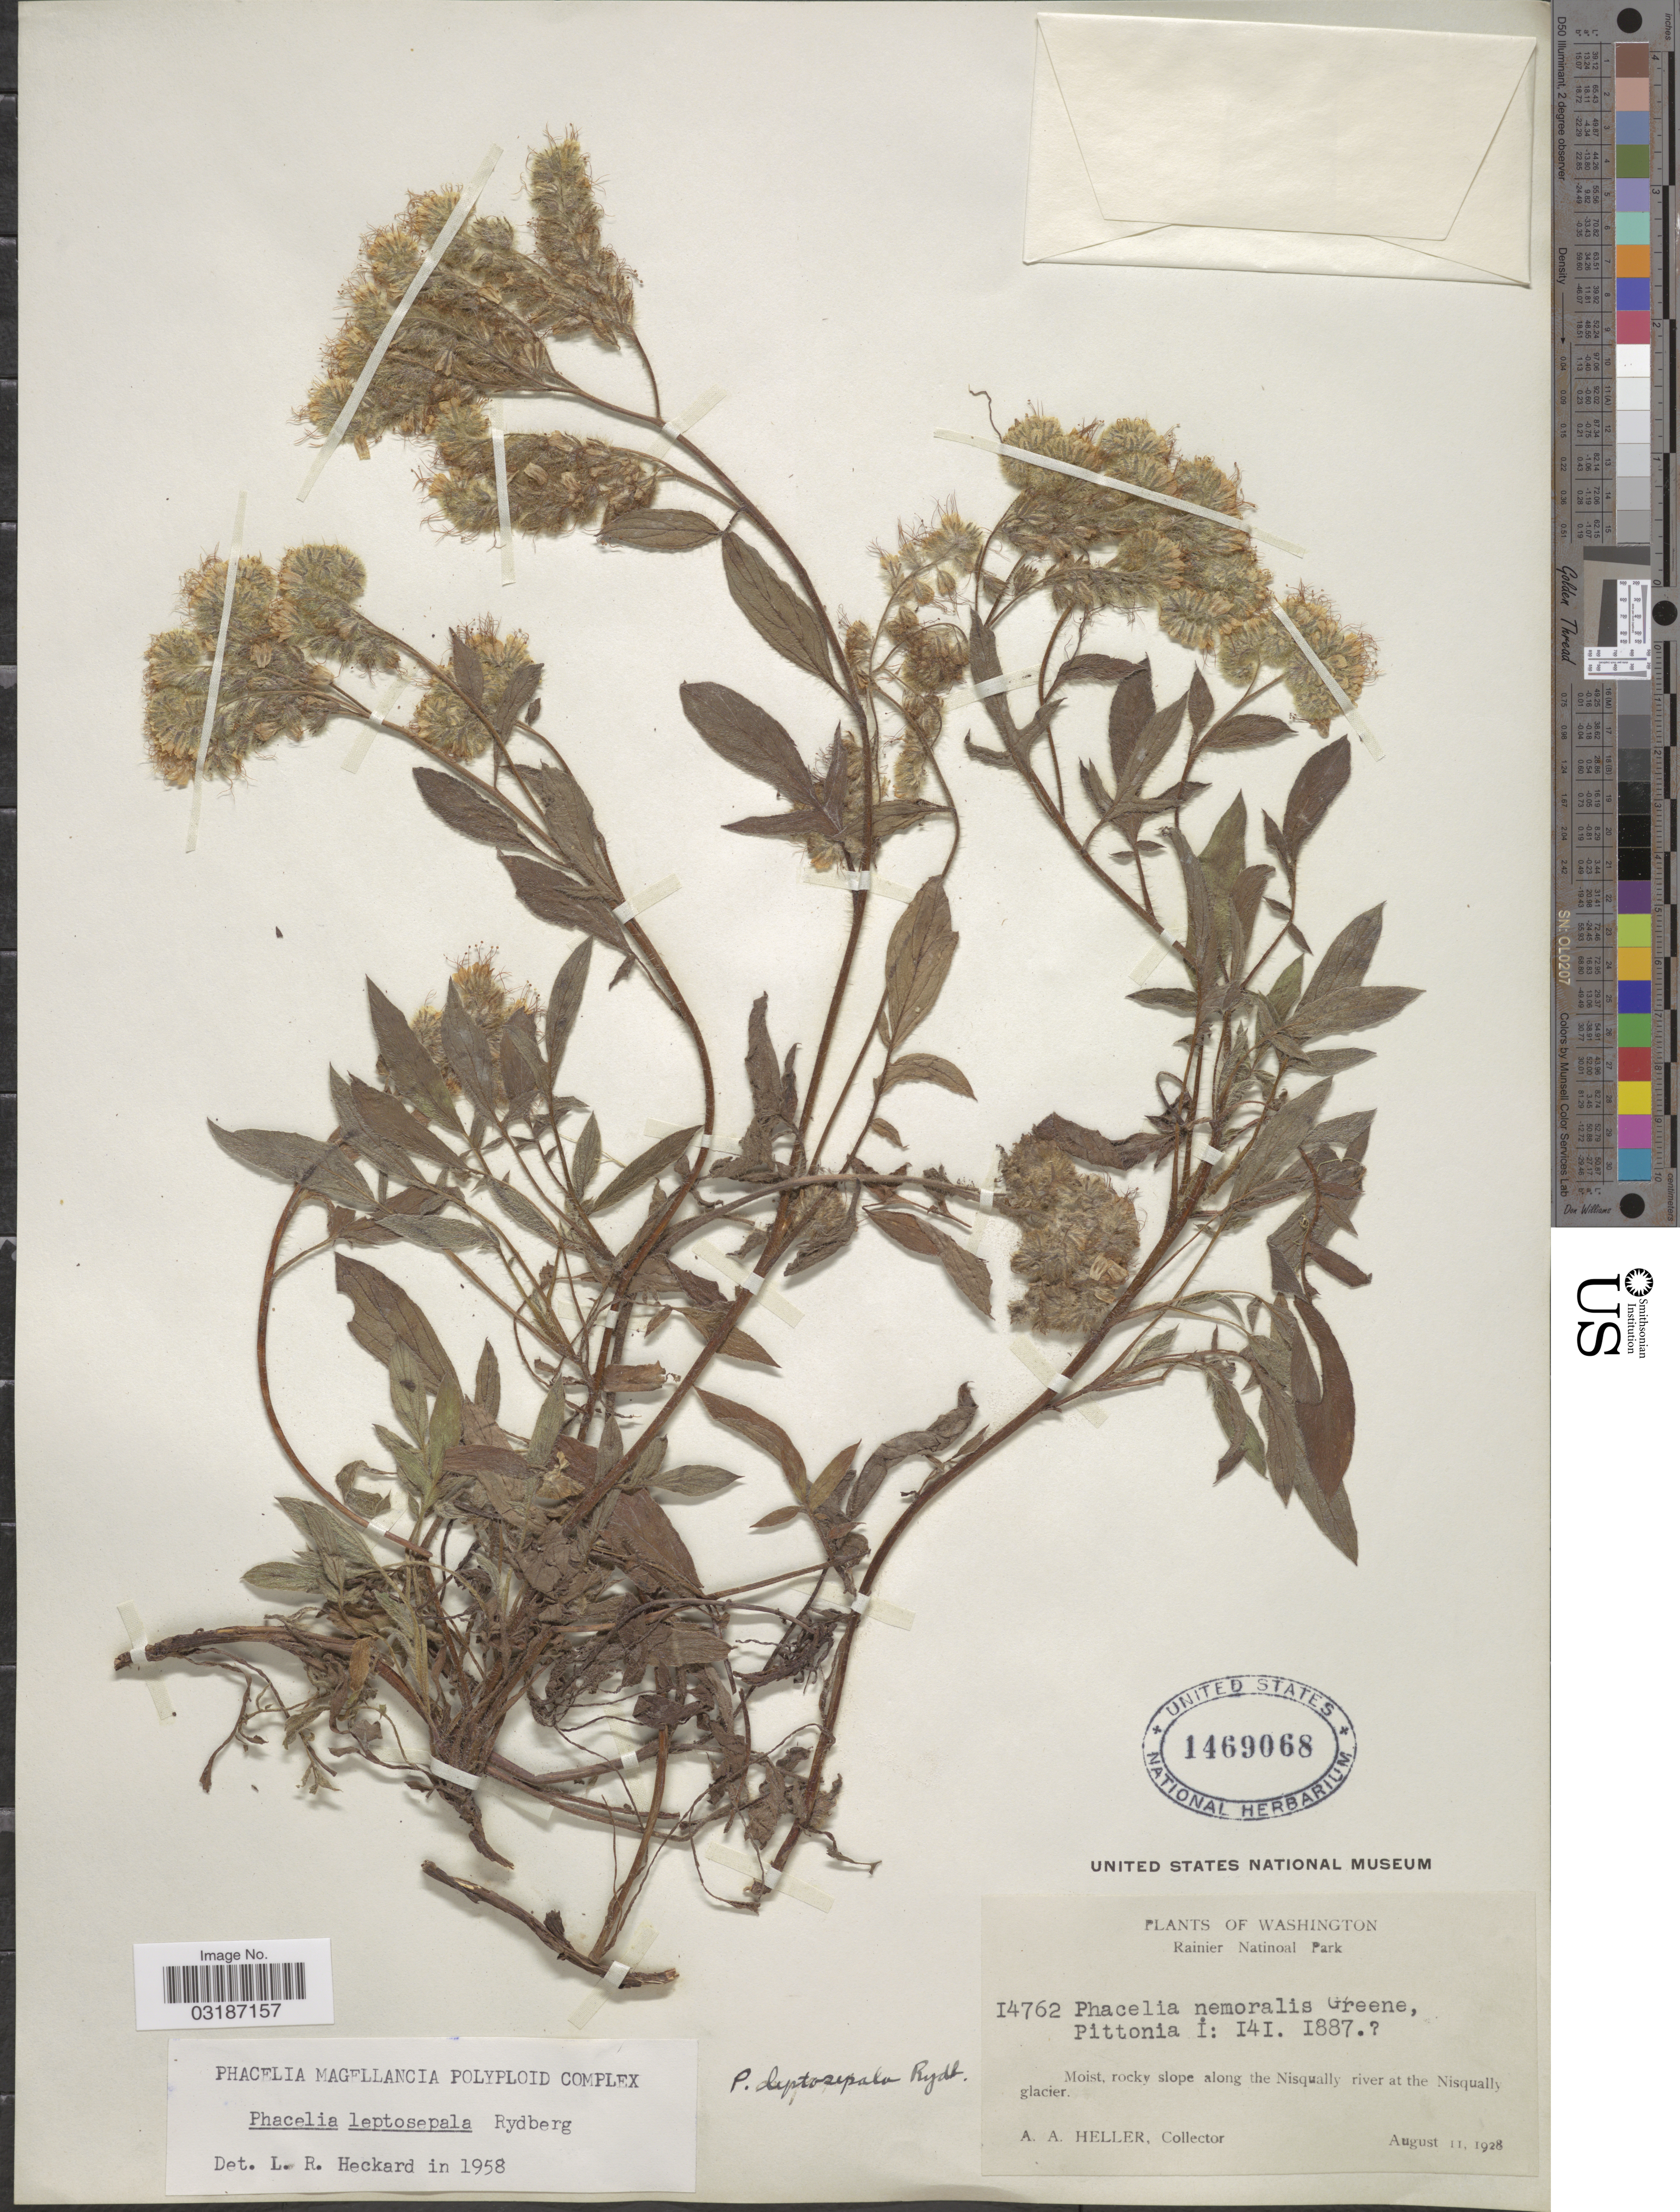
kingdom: Plantae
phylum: Tracheophyta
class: Magnoliopsida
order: Boraginales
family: Hydrophyllaceae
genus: Phacelia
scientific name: Phacelia leptosepala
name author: Rydb.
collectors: A. A. Heller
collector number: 14762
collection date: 1928-08-11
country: United States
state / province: Washington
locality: Rainier National Park. Moist, rocky slope along the Nisqually river at the Nisqually glacier.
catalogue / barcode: US 1469068